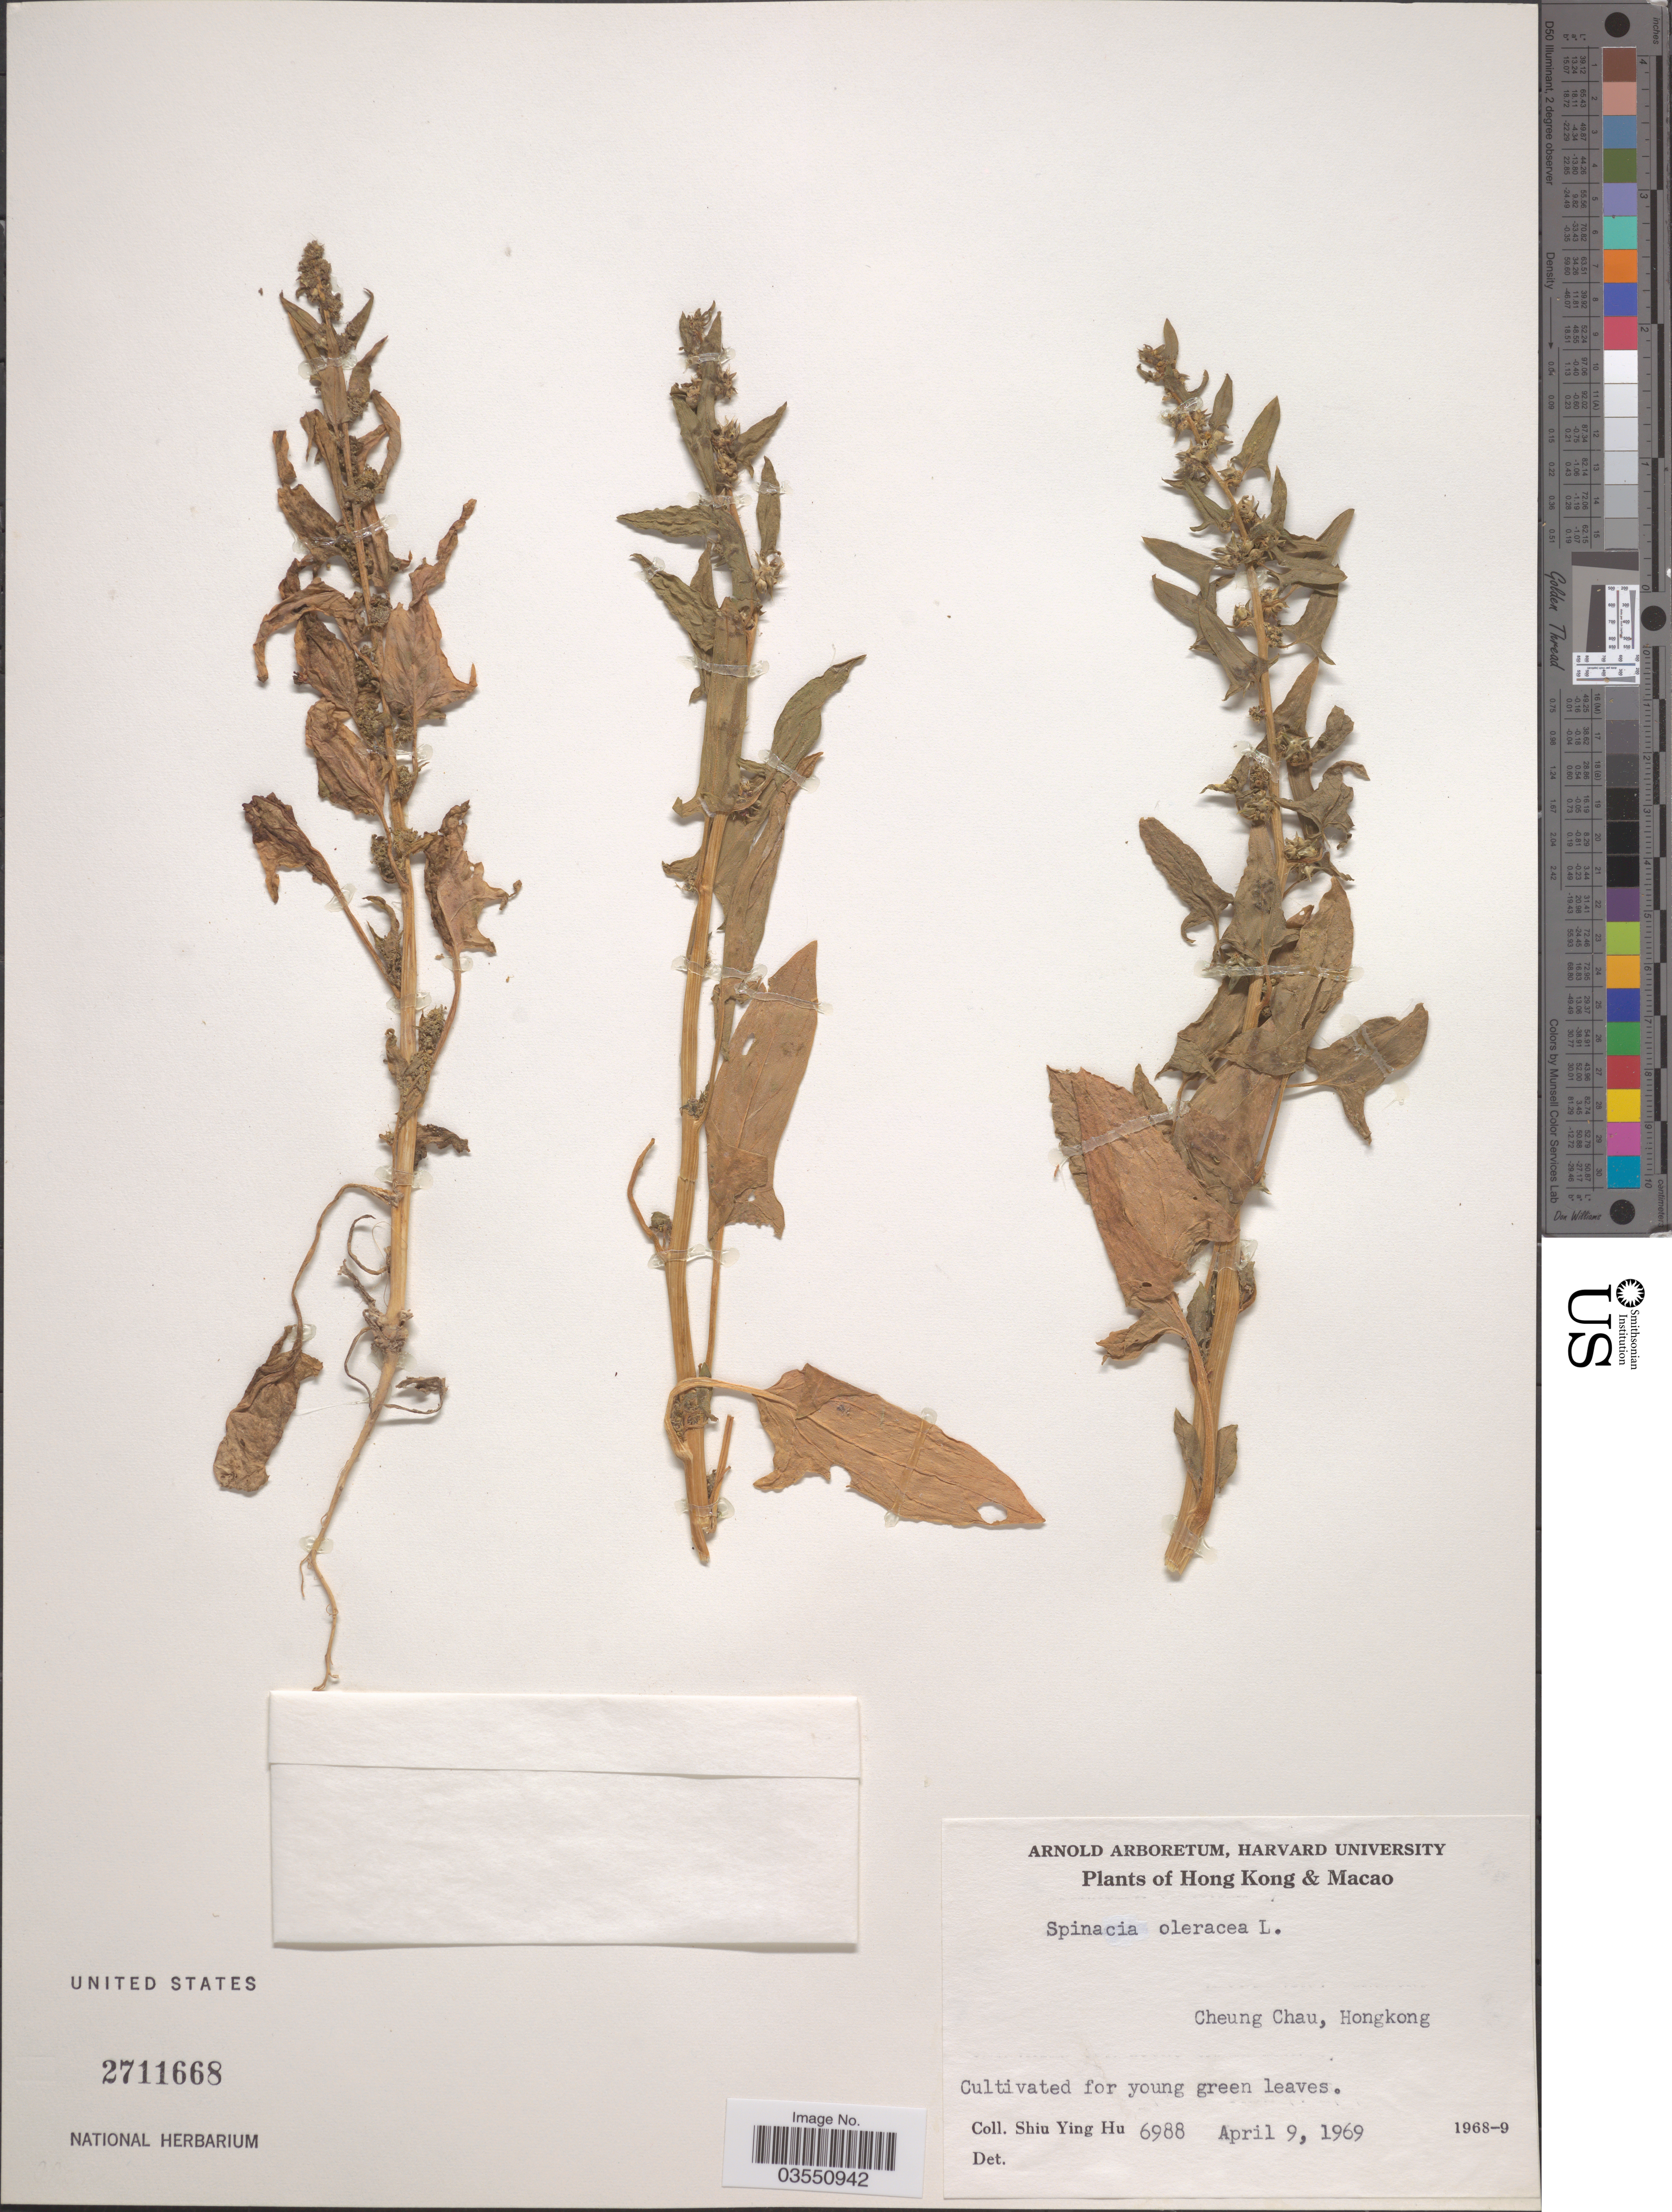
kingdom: Plantae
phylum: Tracheophyta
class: Magnoliopsida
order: Caryophyllales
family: Amaranthaceae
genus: Spinacia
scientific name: Spinacia oleracea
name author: L.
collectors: S. Y. Hu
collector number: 6988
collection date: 1969-04-09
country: China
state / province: Hong Kong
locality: Cheung Chau.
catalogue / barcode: US 2711668